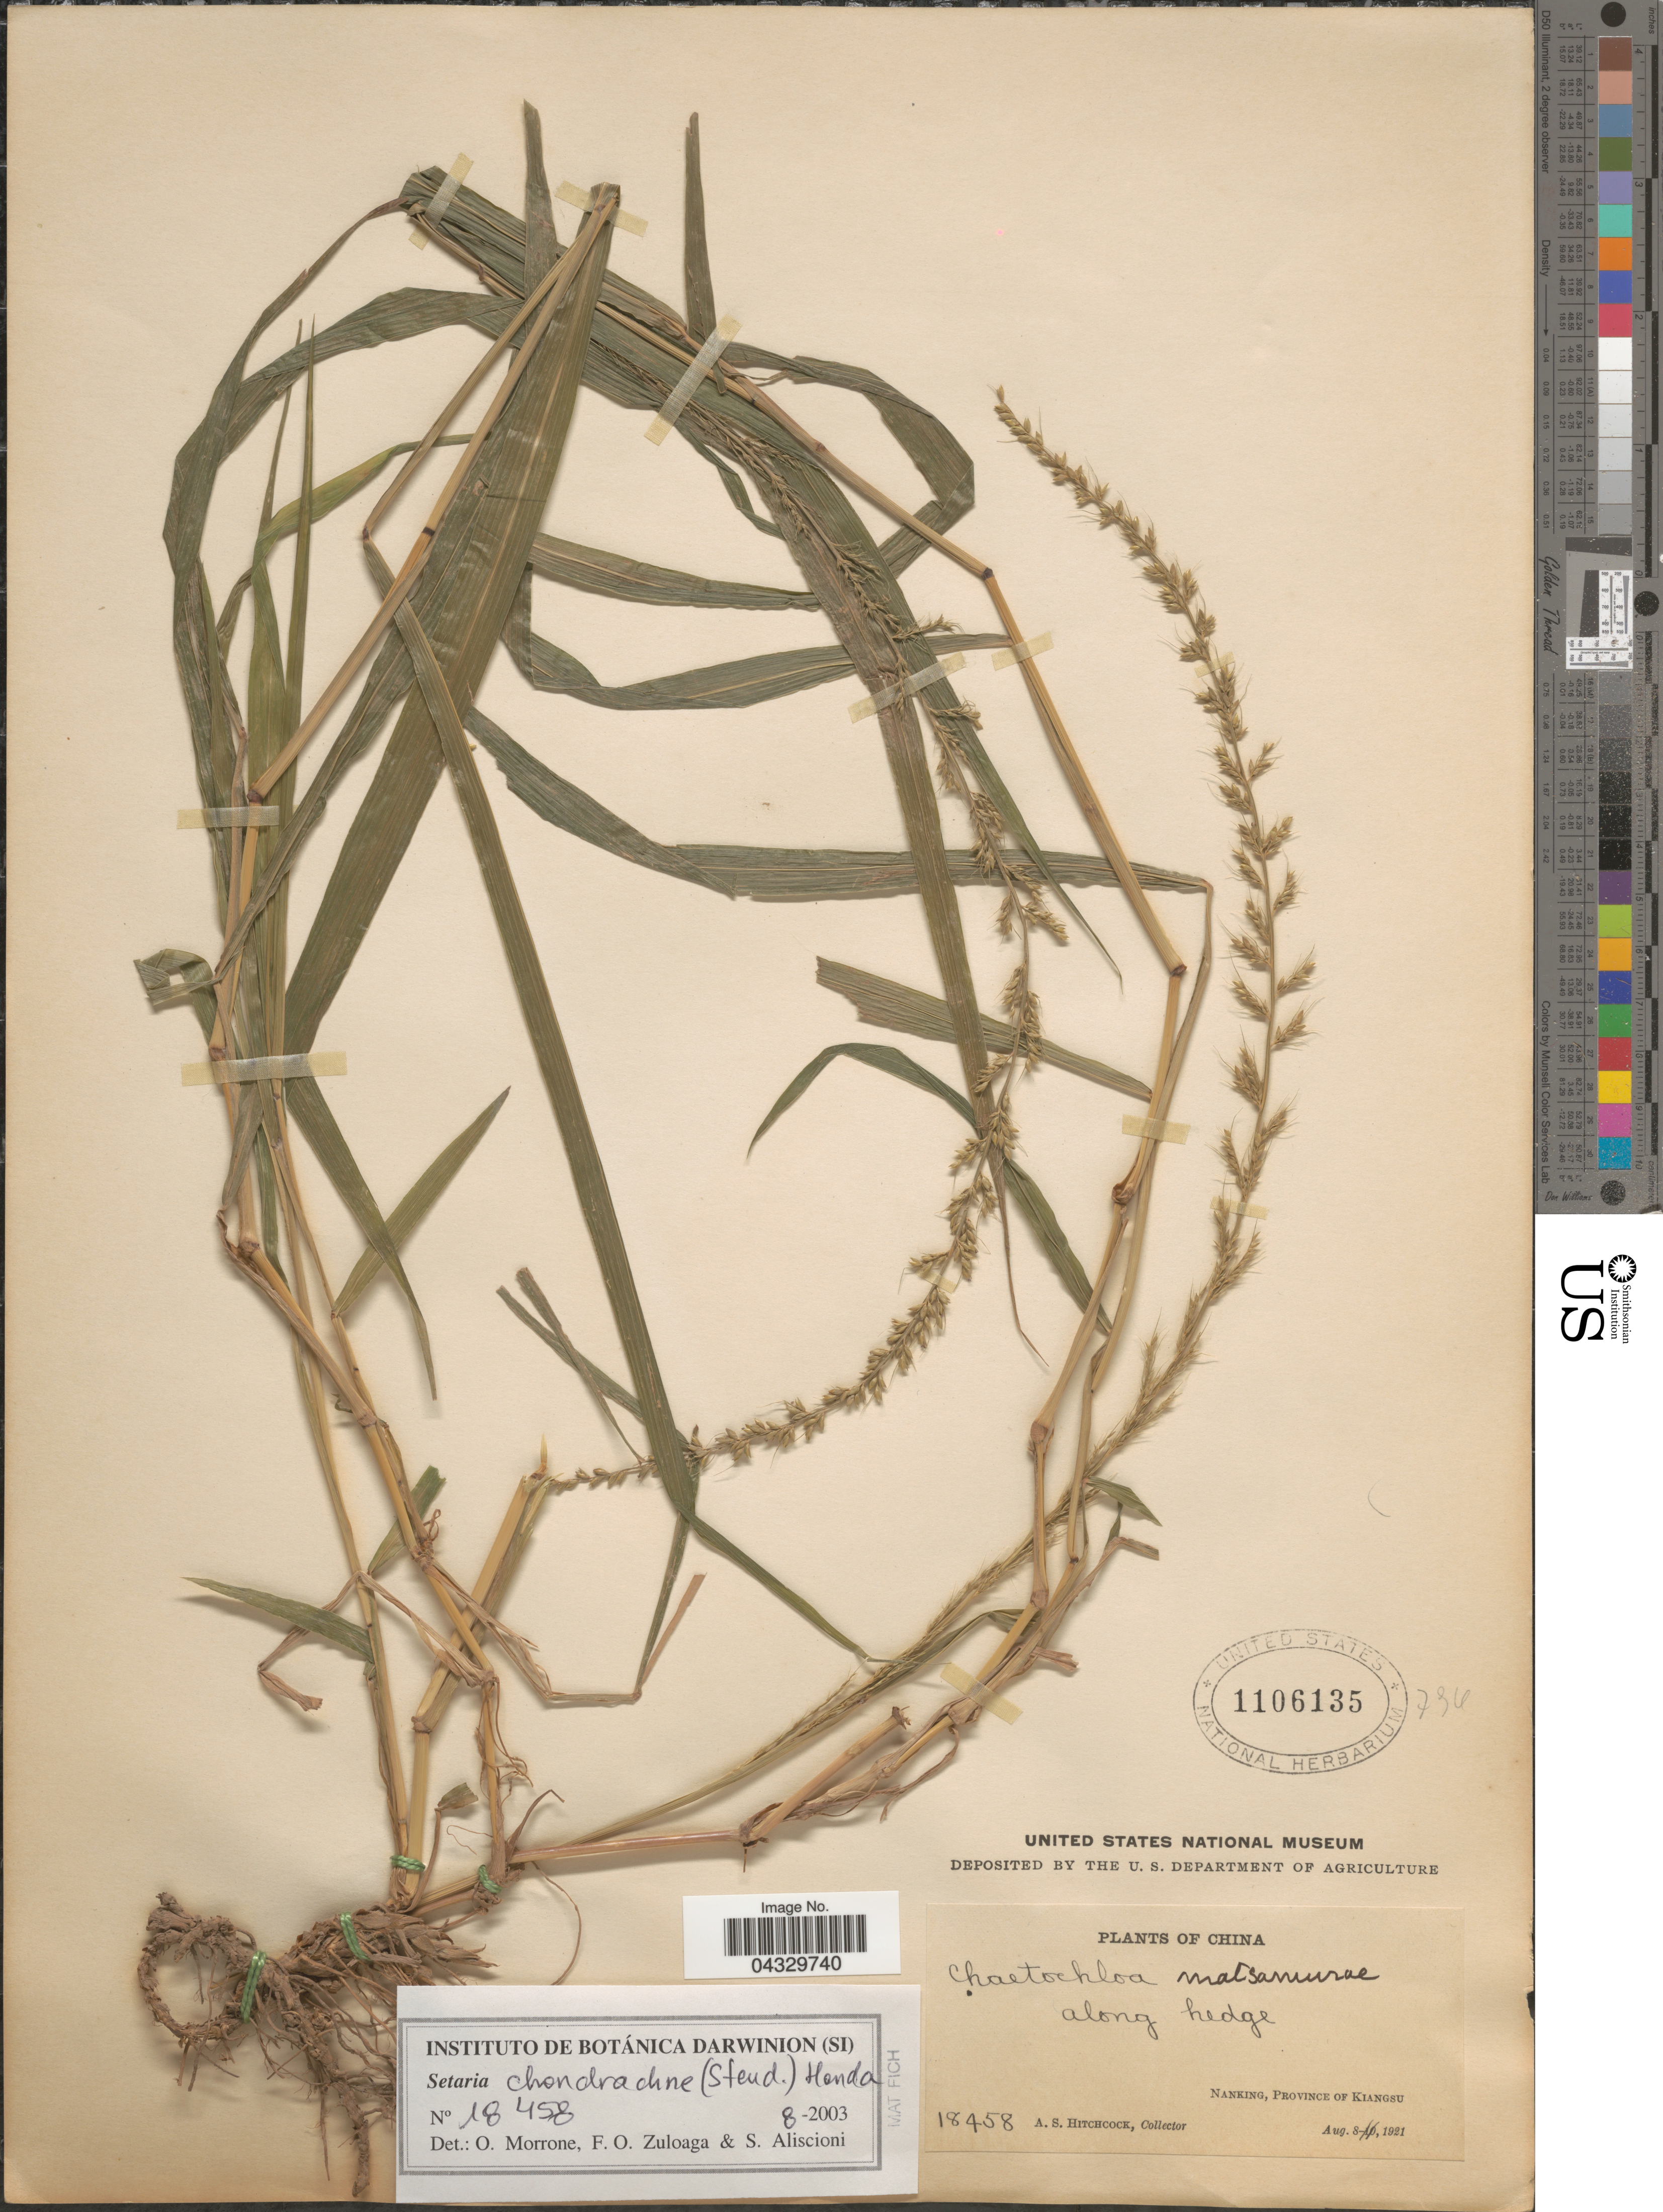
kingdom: Plantae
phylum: Tracheophyta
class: Liliopsida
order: Poales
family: Poaceae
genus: Setaria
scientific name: Setaria chondrachne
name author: (Steud.) Honda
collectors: A. S. Hitchcock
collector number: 18458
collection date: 1921-08-08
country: China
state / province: Jiangsu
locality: Along hedge. Nanking, Province of Kiangsu.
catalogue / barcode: US 1106135